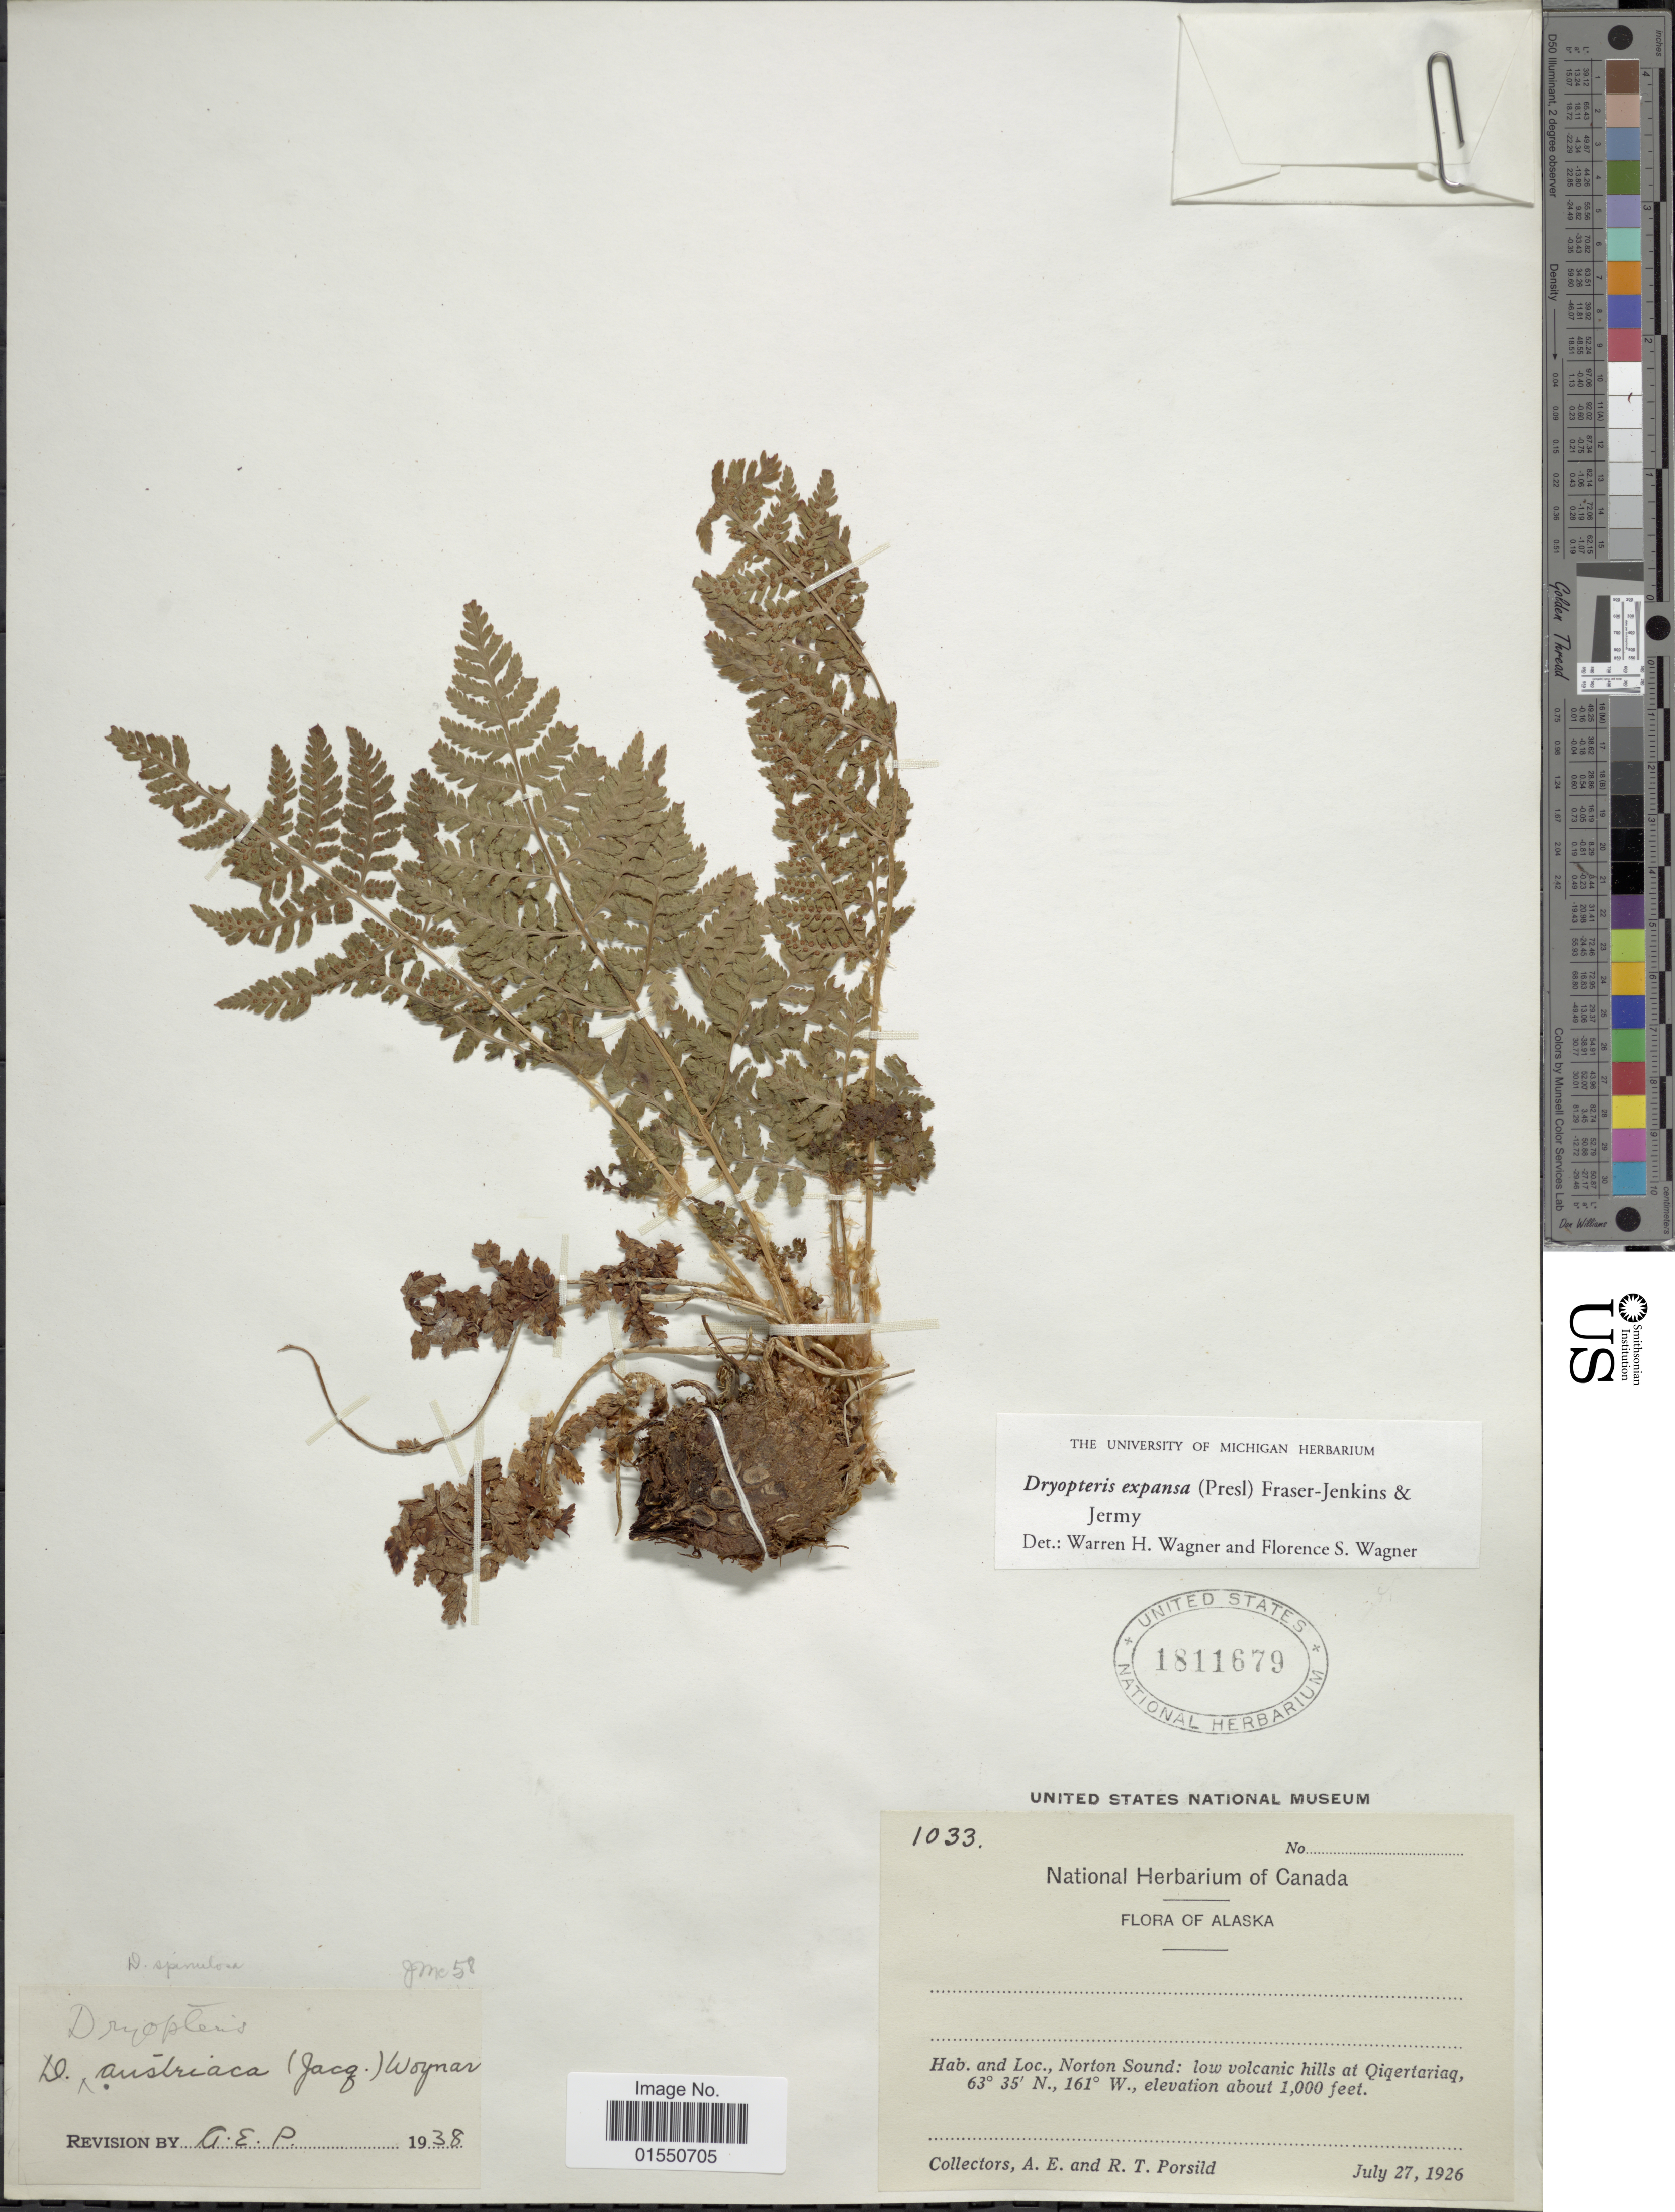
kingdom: Plantae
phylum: Tracheophyta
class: Polypodiopsida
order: Polypodiales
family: Dryopteridaceae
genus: Dryopteris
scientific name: Dryopteris expansa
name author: (C. Presl) Fraser-Jenk. & Jermy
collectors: A. E. Porsild & R. T. Porsild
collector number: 1033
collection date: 1926-07-27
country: United States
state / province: Alaska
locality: Norton Sound: low volcanic hills at Qigertariaq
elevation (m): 305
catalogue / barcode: US 1811679